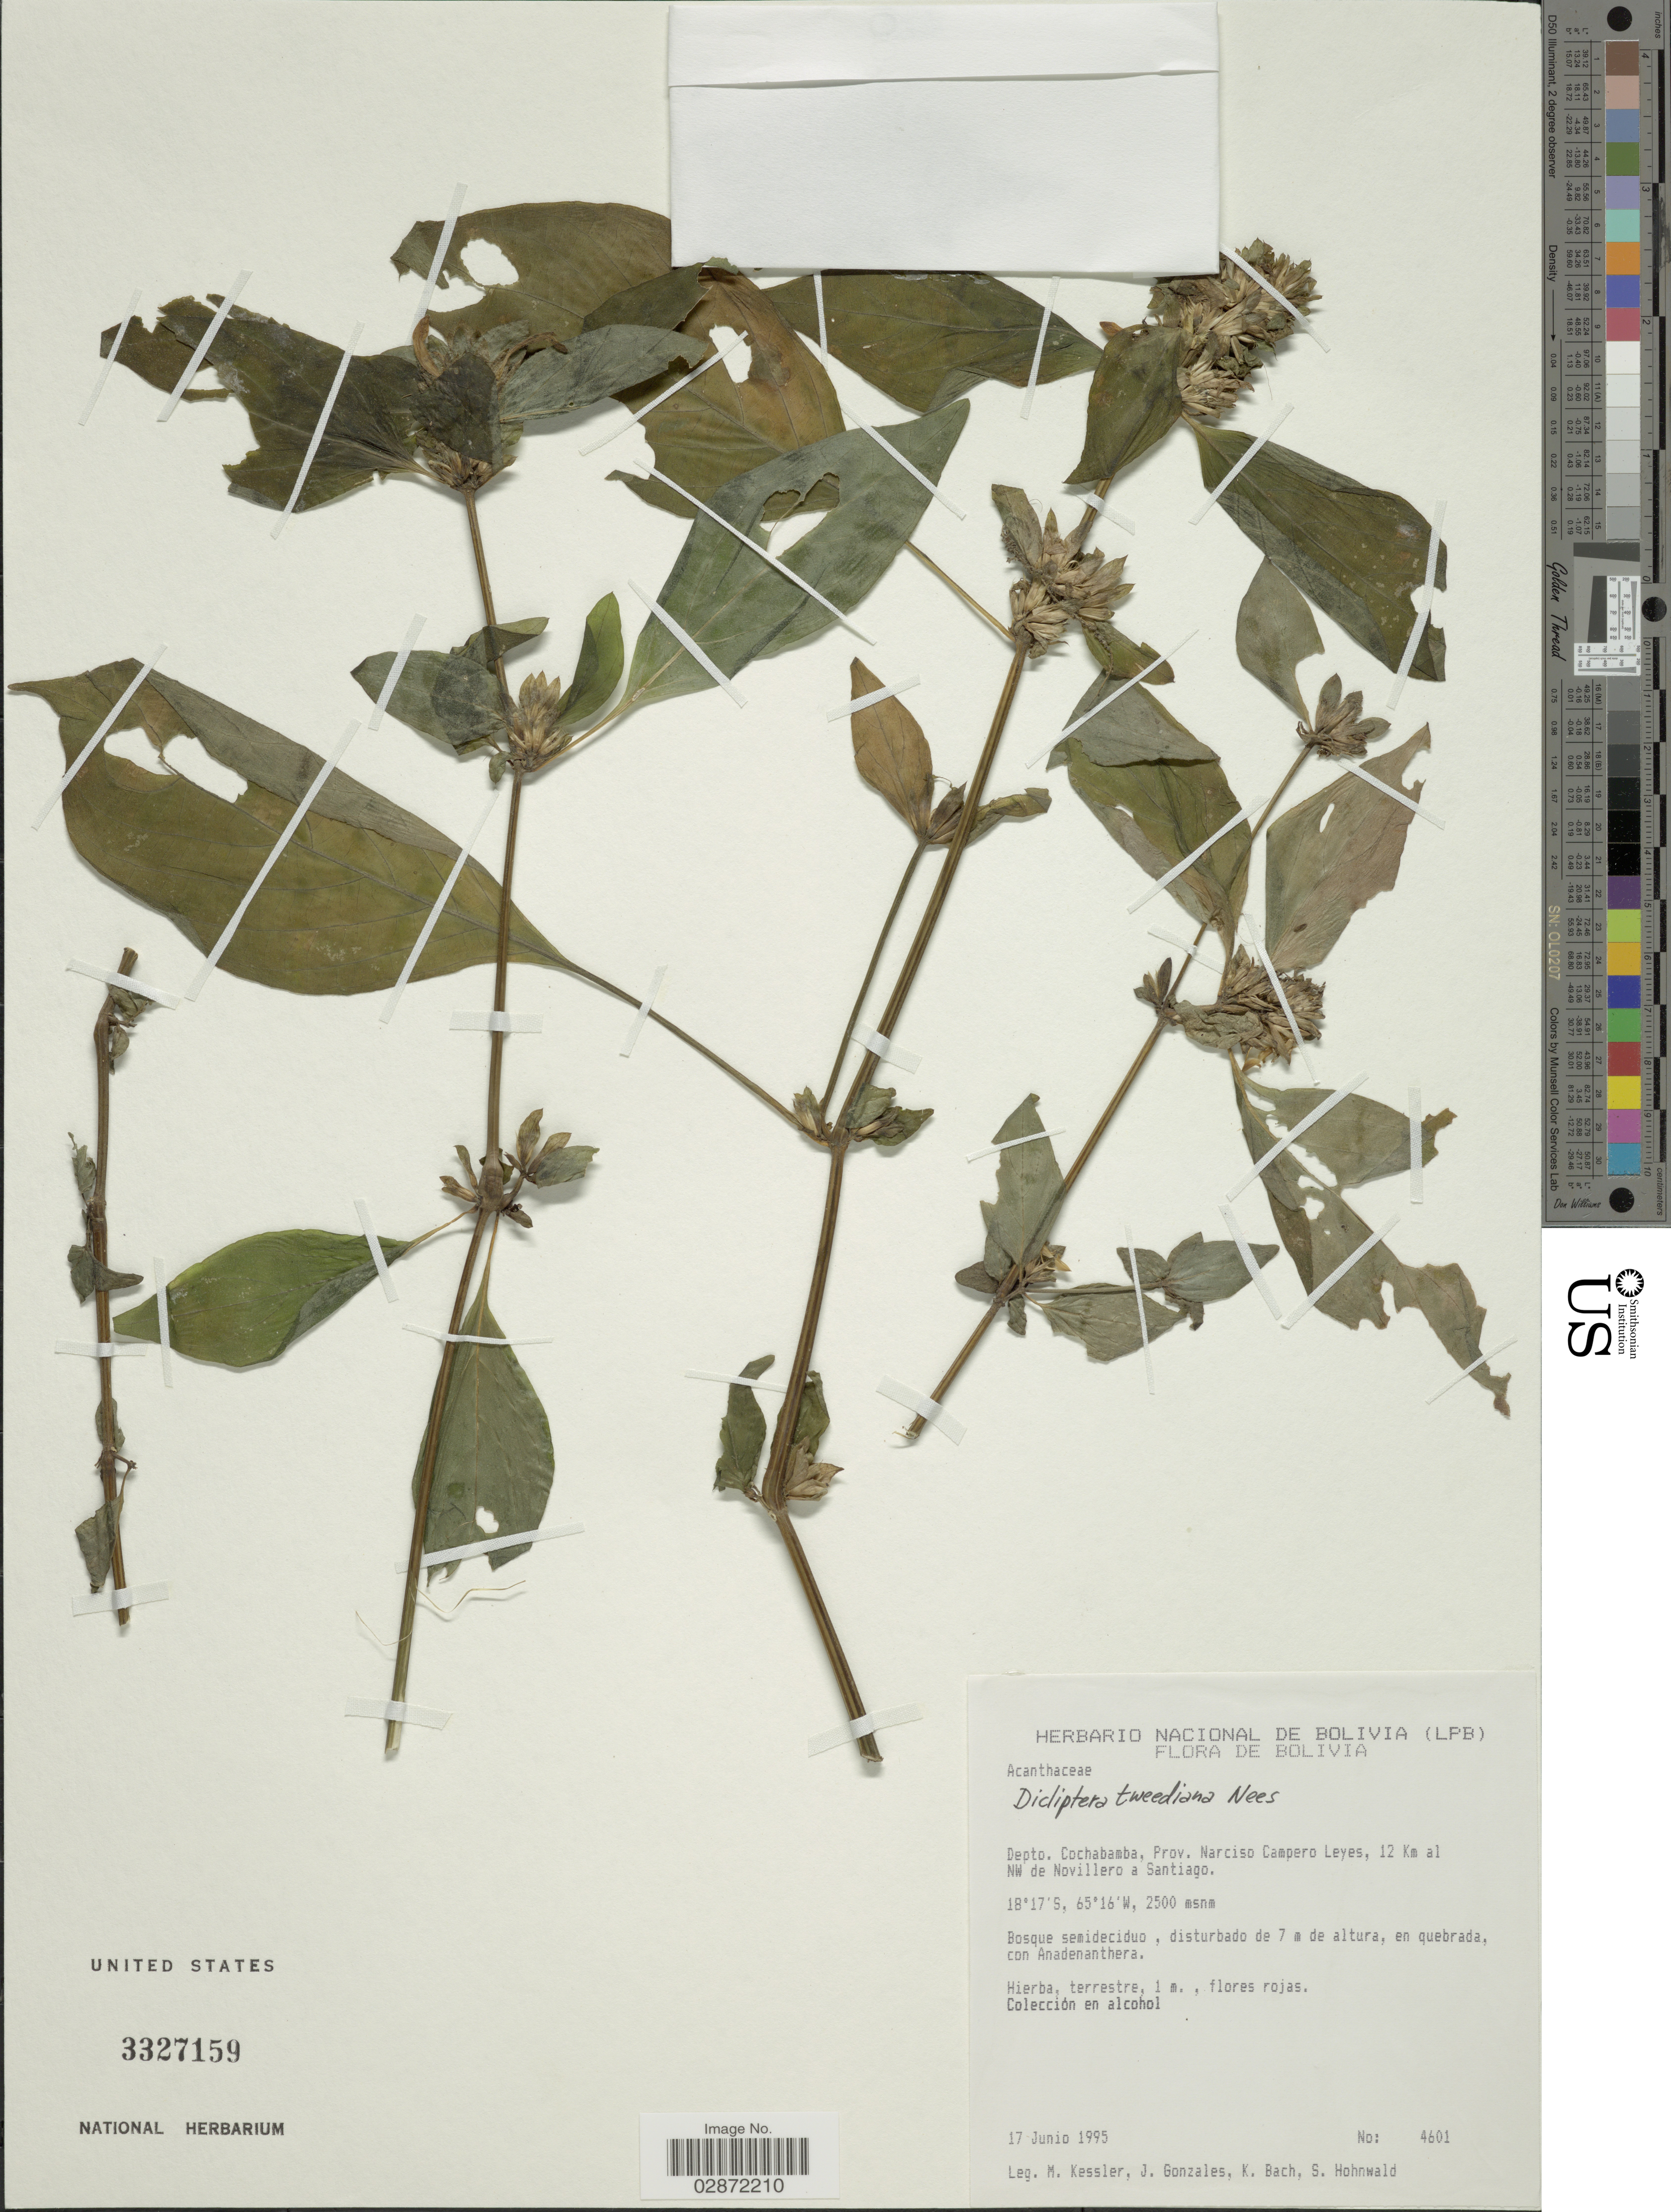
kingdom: Plantae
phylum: Tracheophyta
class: Magnoliopsida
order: Lamiales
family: Acanthaceae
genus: Dicliptera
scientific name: Dicliptera squarrosa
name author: Nees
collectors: M. Kessler, J. Gonzales, K. Bach & S. Hohnwald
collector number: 4601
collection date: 1995-06-17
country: Bolivia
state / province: Cochabamba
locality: Depto. Cochabamba, Prov. Narciso Campero Leyes, 12 Km al NW de Novillero a Santiago.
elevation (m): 2500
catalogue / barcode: US 3327159